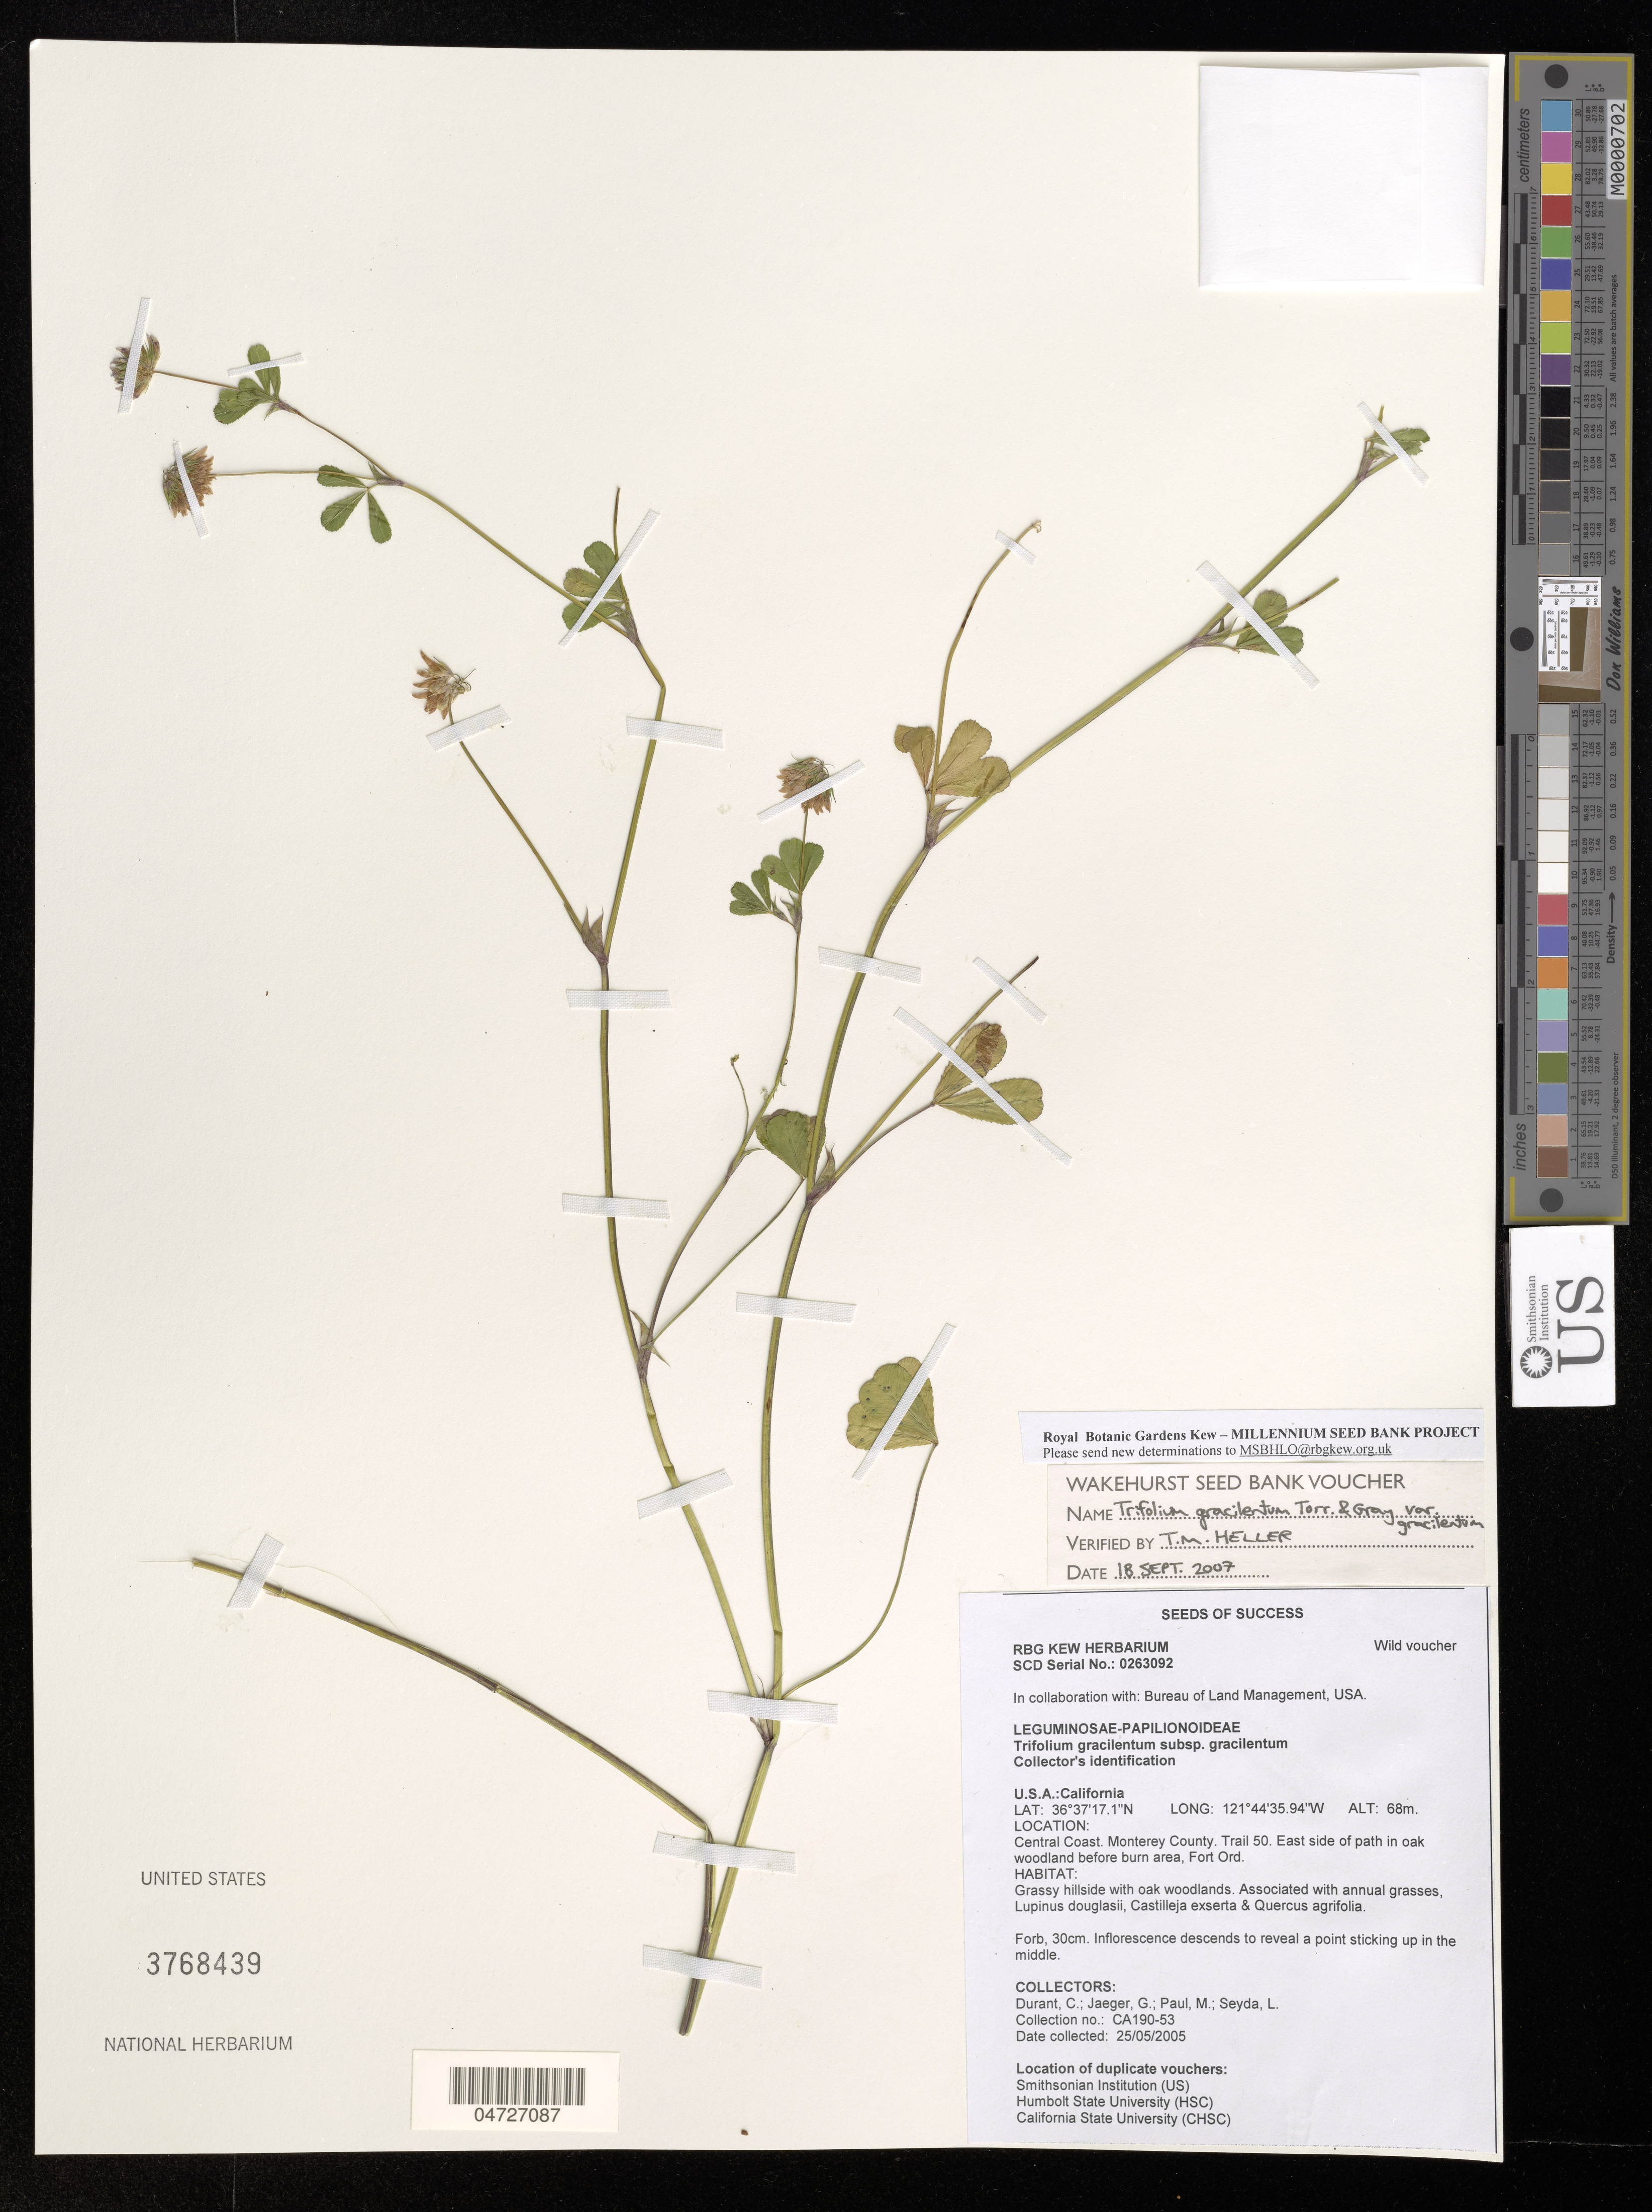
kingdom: Plantae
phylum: Tracheophyta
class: Magnoliopsida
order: Fabales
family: Fabaceae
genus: Trifolium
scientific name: Trifolium gracilentum var. gracilentum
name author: Torr. & A. Gray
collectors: C. Durant, G. Jaeger, M. Paul & L. Seyda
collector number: CA190-53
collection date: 2005-05-25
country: United States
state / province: California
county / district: Monterey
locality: Central Coast. Monterey County. Trail 50. East side of path in oak woodland before burn area, Fort Ord.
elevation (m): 68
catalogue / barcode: US 3768439